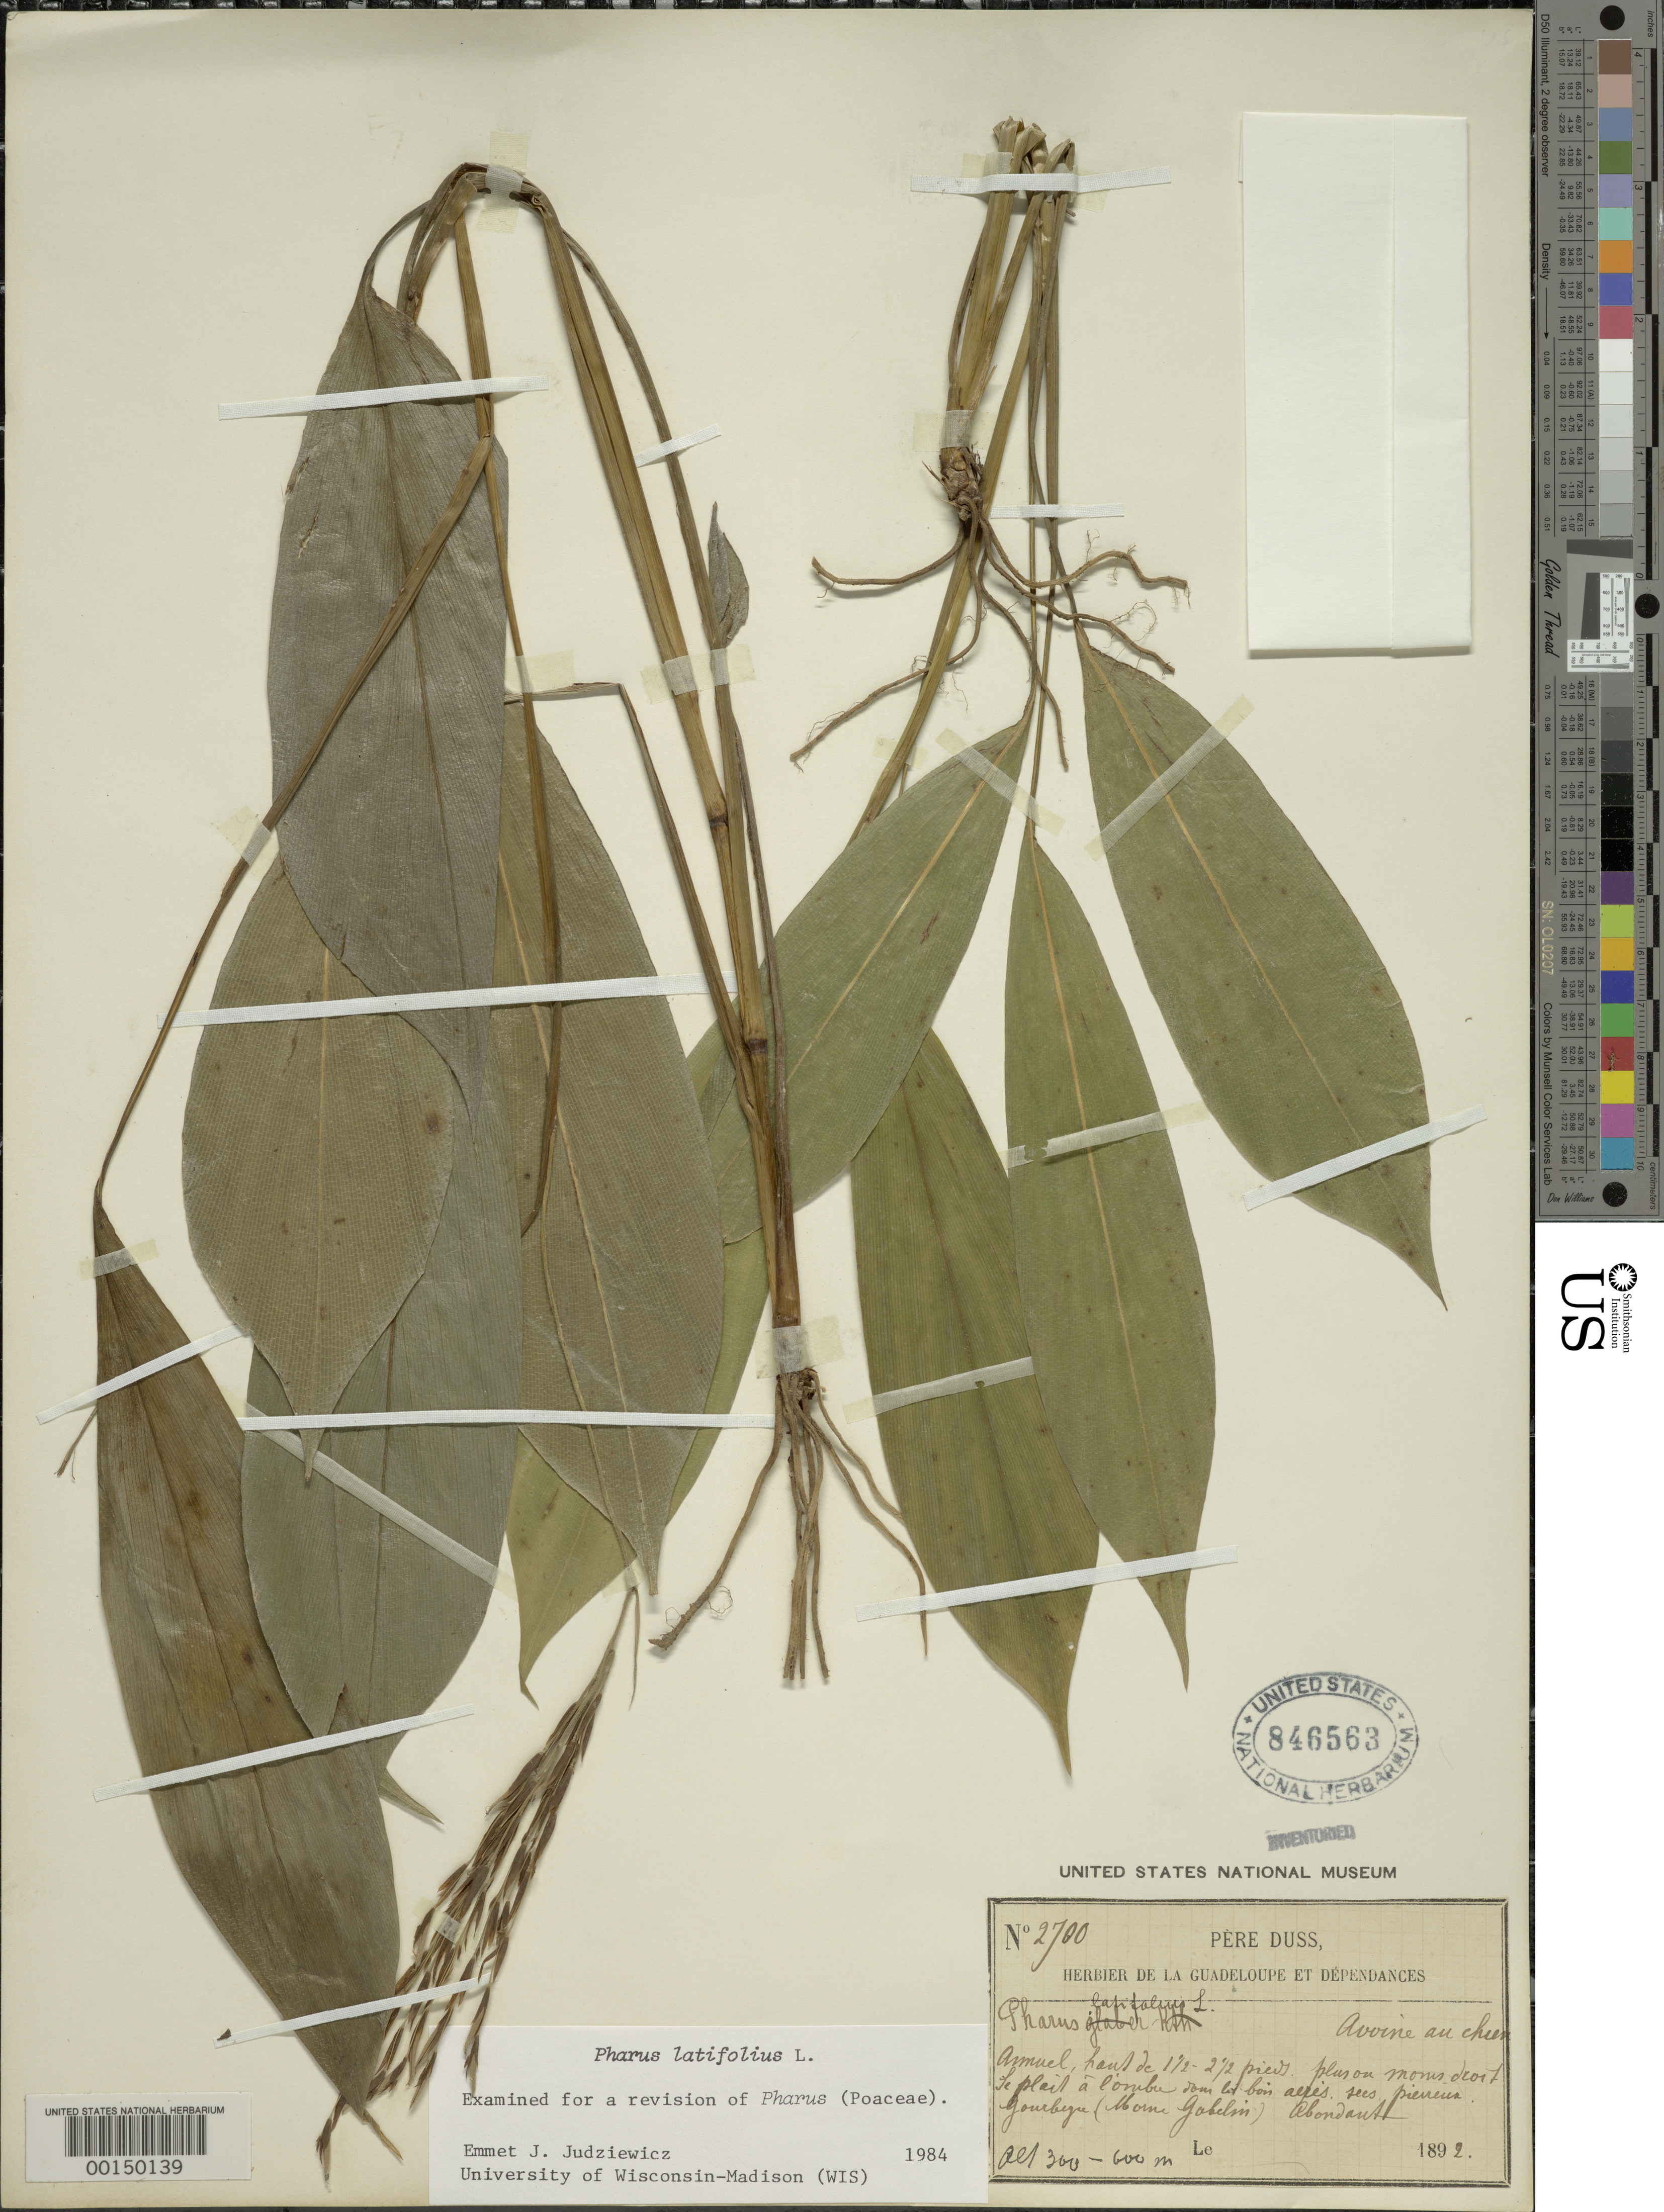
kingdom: Plantae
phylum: Tracheophyta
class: Liliopsida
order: Poales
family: Poaceae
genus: Pharus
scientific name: Pharus latifolius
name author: L.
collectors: Père Duss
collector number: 2700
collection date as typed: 1892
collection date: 1892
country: Guadeloupe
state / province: Basse-terre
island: Basse Terre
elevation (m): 300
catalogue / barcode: US 846563